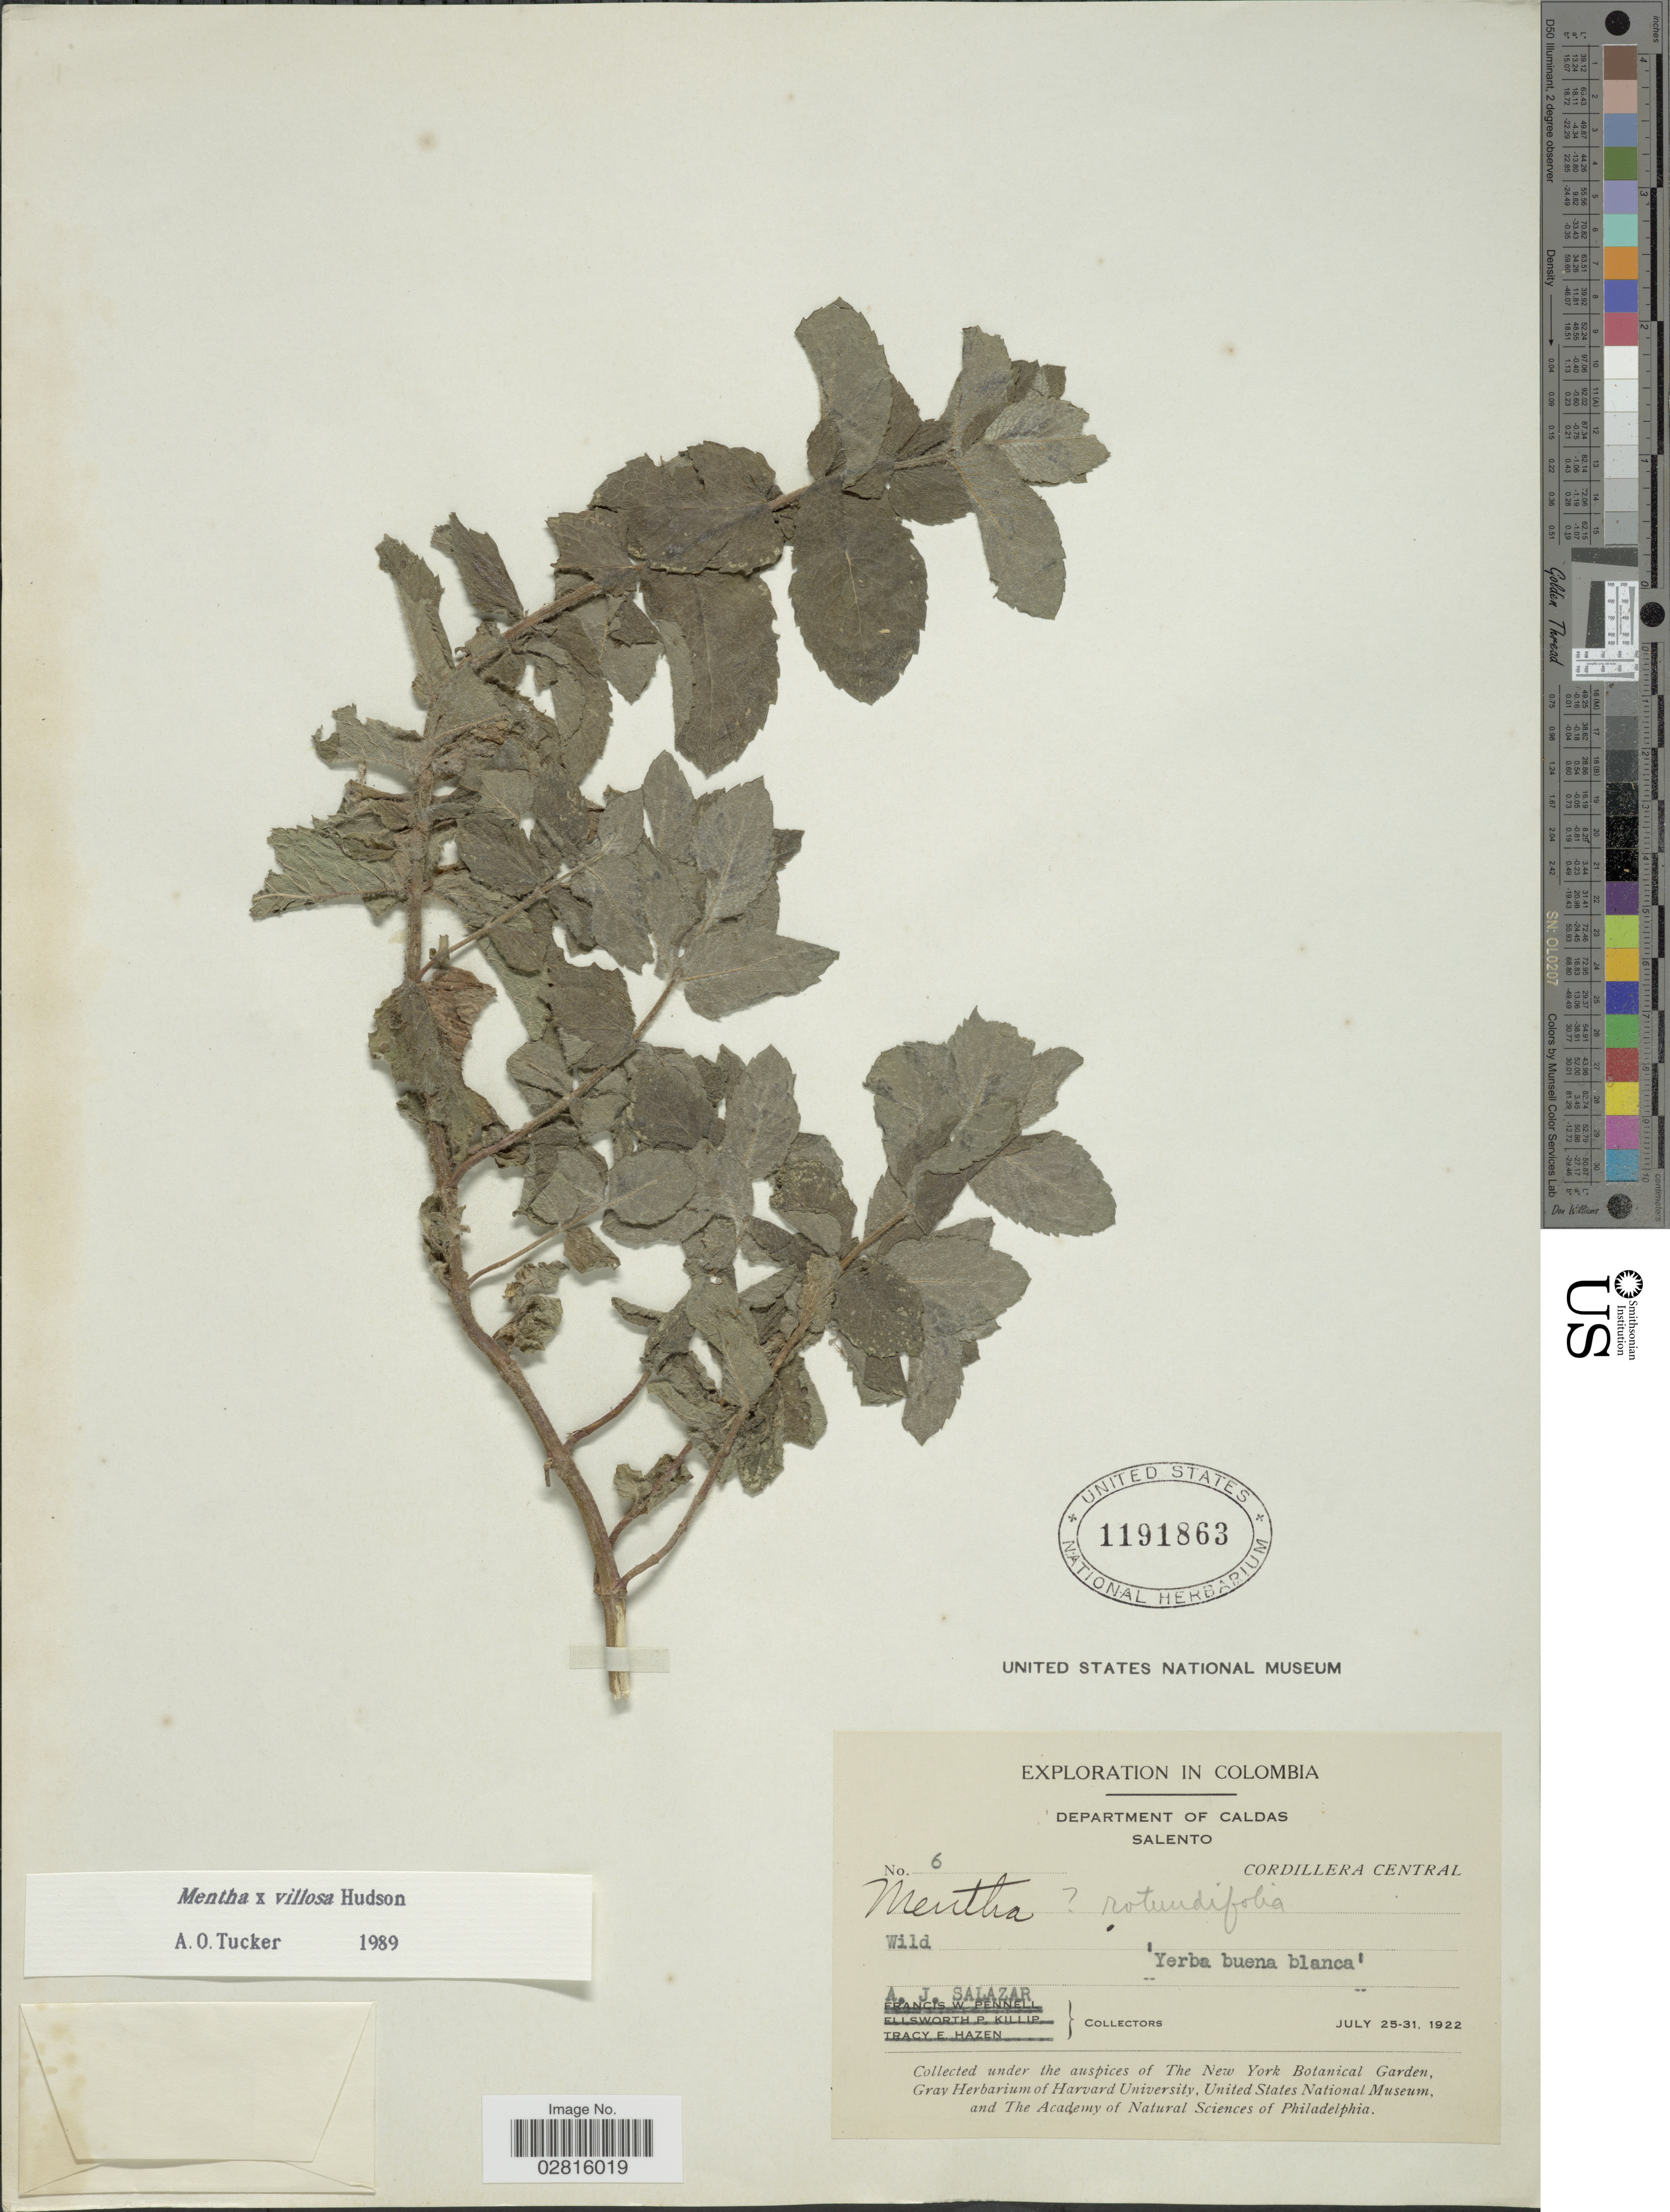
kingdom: Plantae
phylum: Tracheophyta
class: Magnoliopsida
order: Lamiales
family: Lamiaceae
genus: Mentha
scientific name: Mentha villosa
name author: Huds.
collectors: A. Salazar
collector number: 6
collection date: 1922-07-25/1922-07-31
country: Colombia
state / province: Caldas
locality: Department of Caldas. Salento. Cordillera Central.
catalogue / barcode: US 1191863